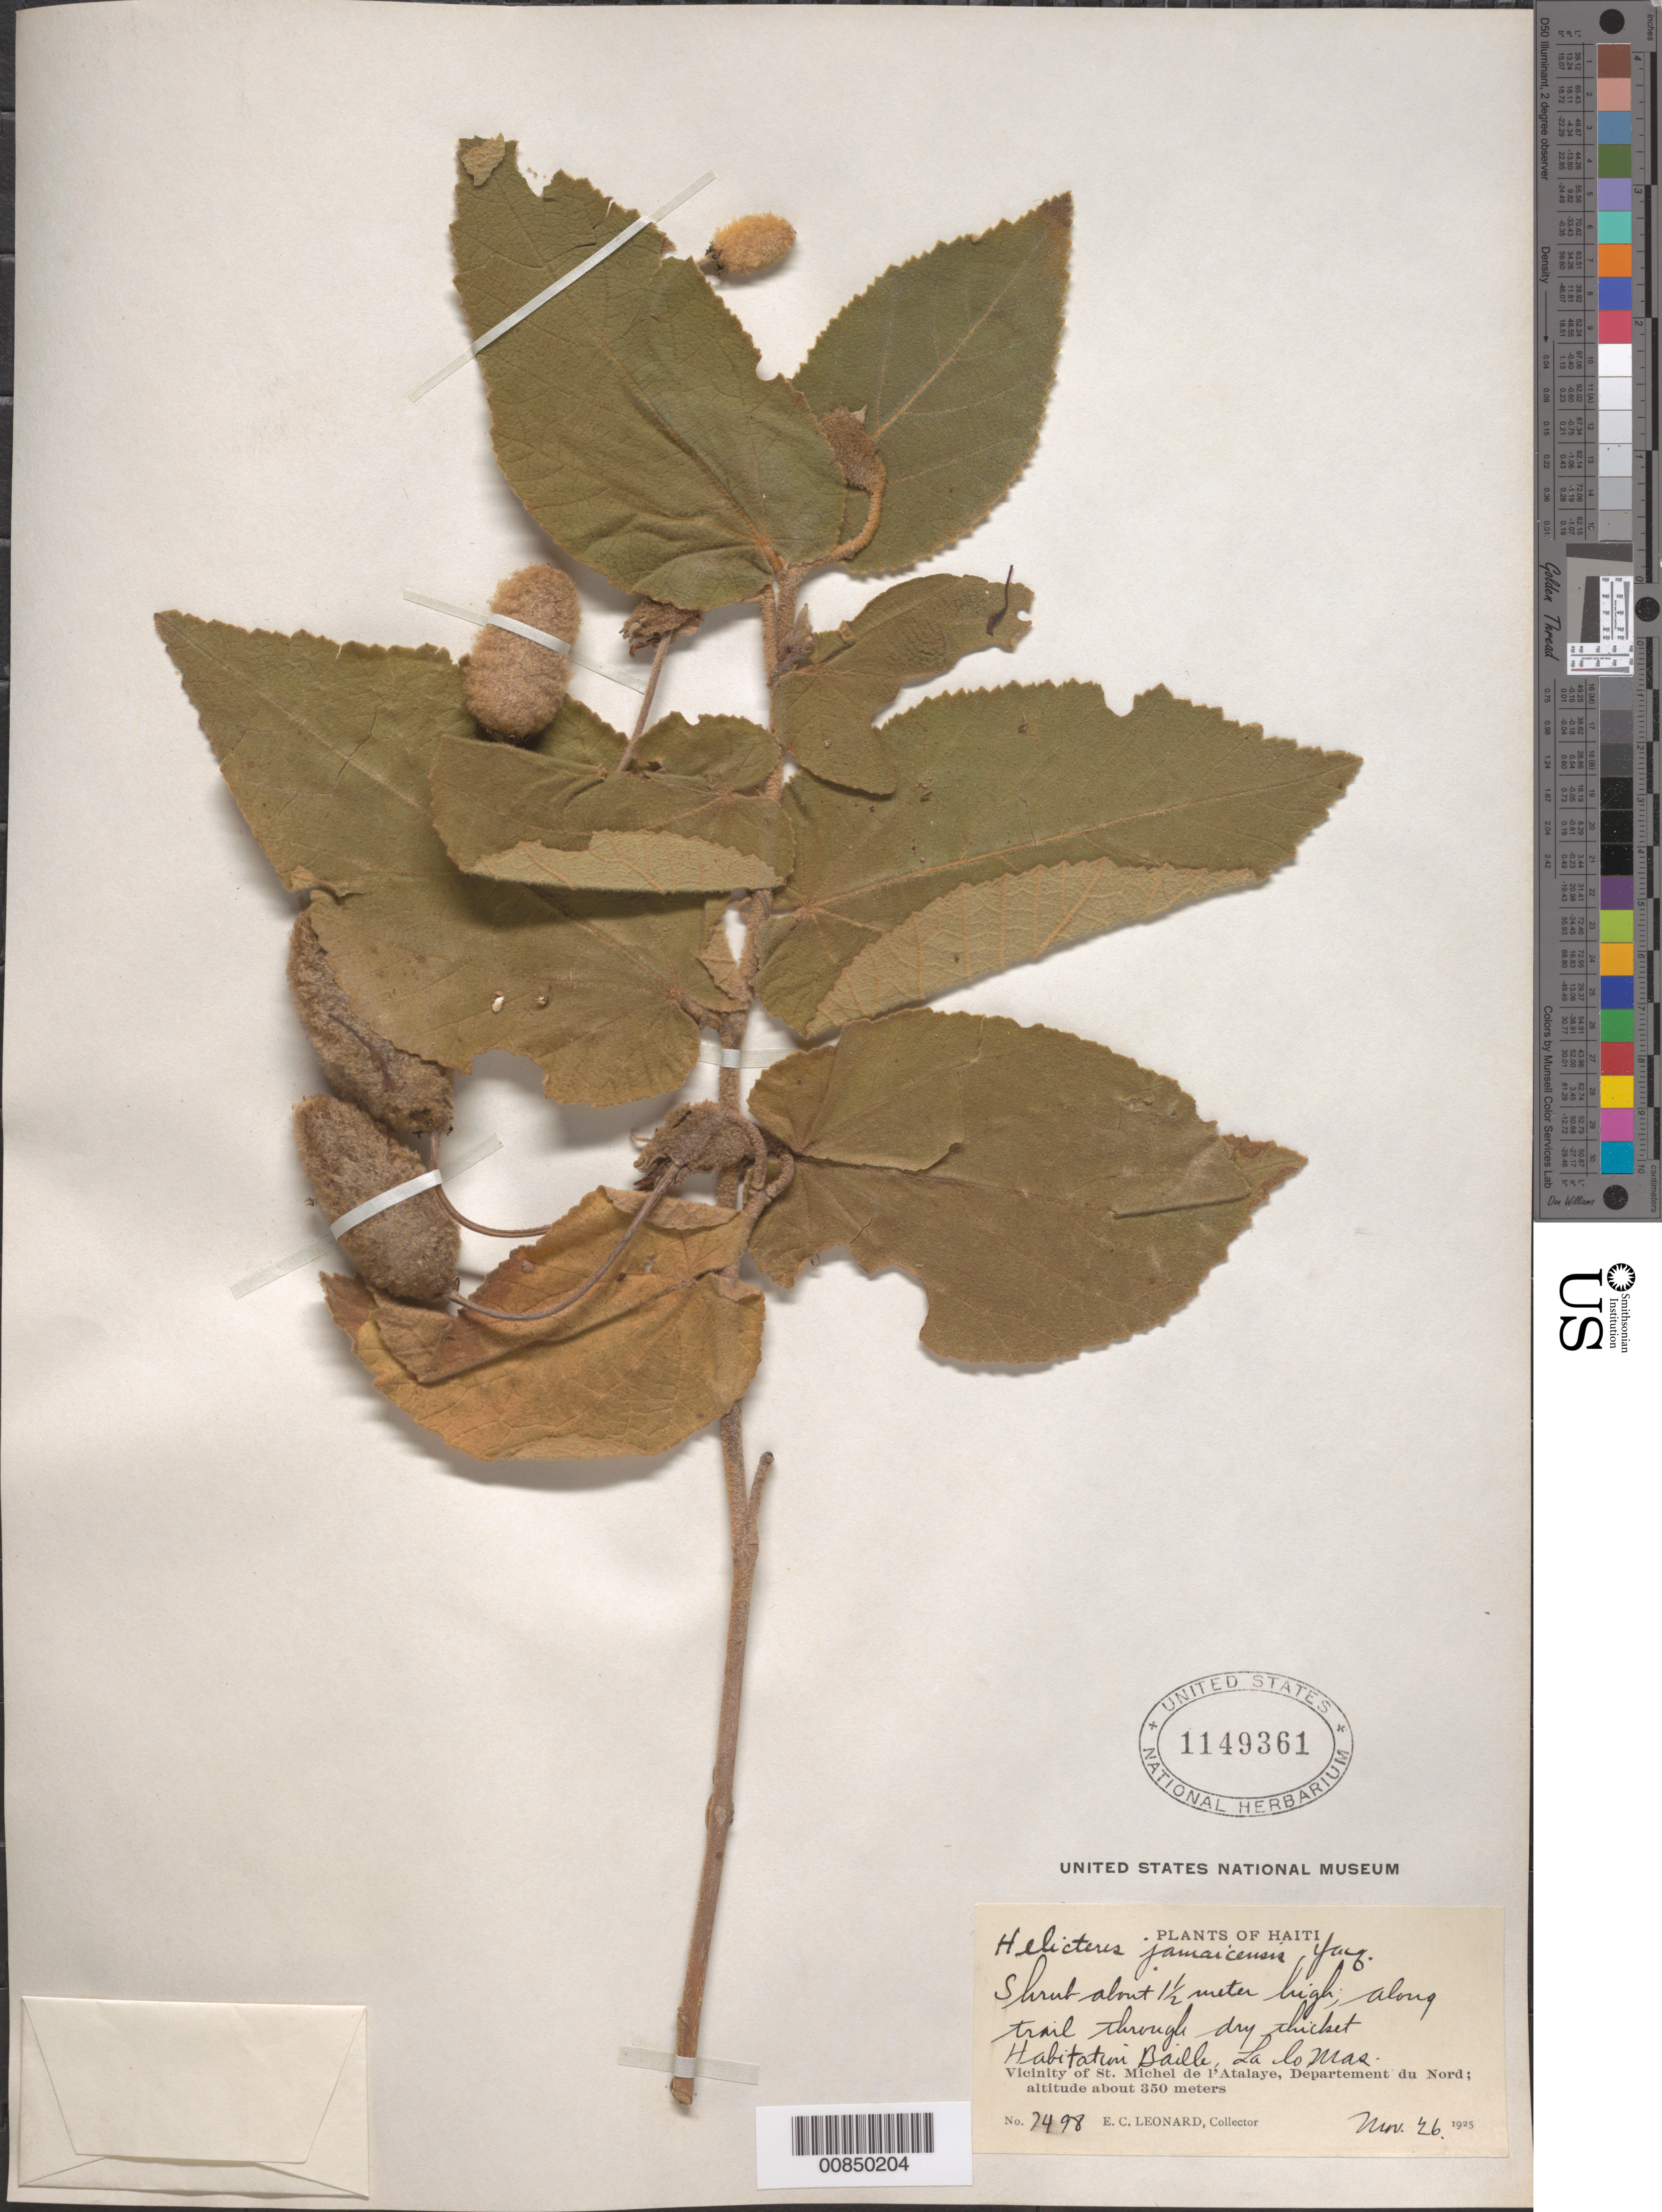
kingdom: Plantae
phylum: Tracheophyta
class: Magnoliopsida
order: Malvales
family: Malvaceae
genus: Helicteres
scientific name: Helicteres jamaicensis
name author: Jacq.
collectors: E. C. Leonard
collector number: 7498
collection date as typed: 26 Nov 1925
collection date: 1925-11-26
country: Haiti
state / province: Artibonite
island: Hispaniola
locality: Vicinity of St. Michel de l'Atalaye, Habitation Baille, La lo Mas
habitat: Along trail through dry thicket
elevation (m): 350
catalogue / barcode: US 1149361